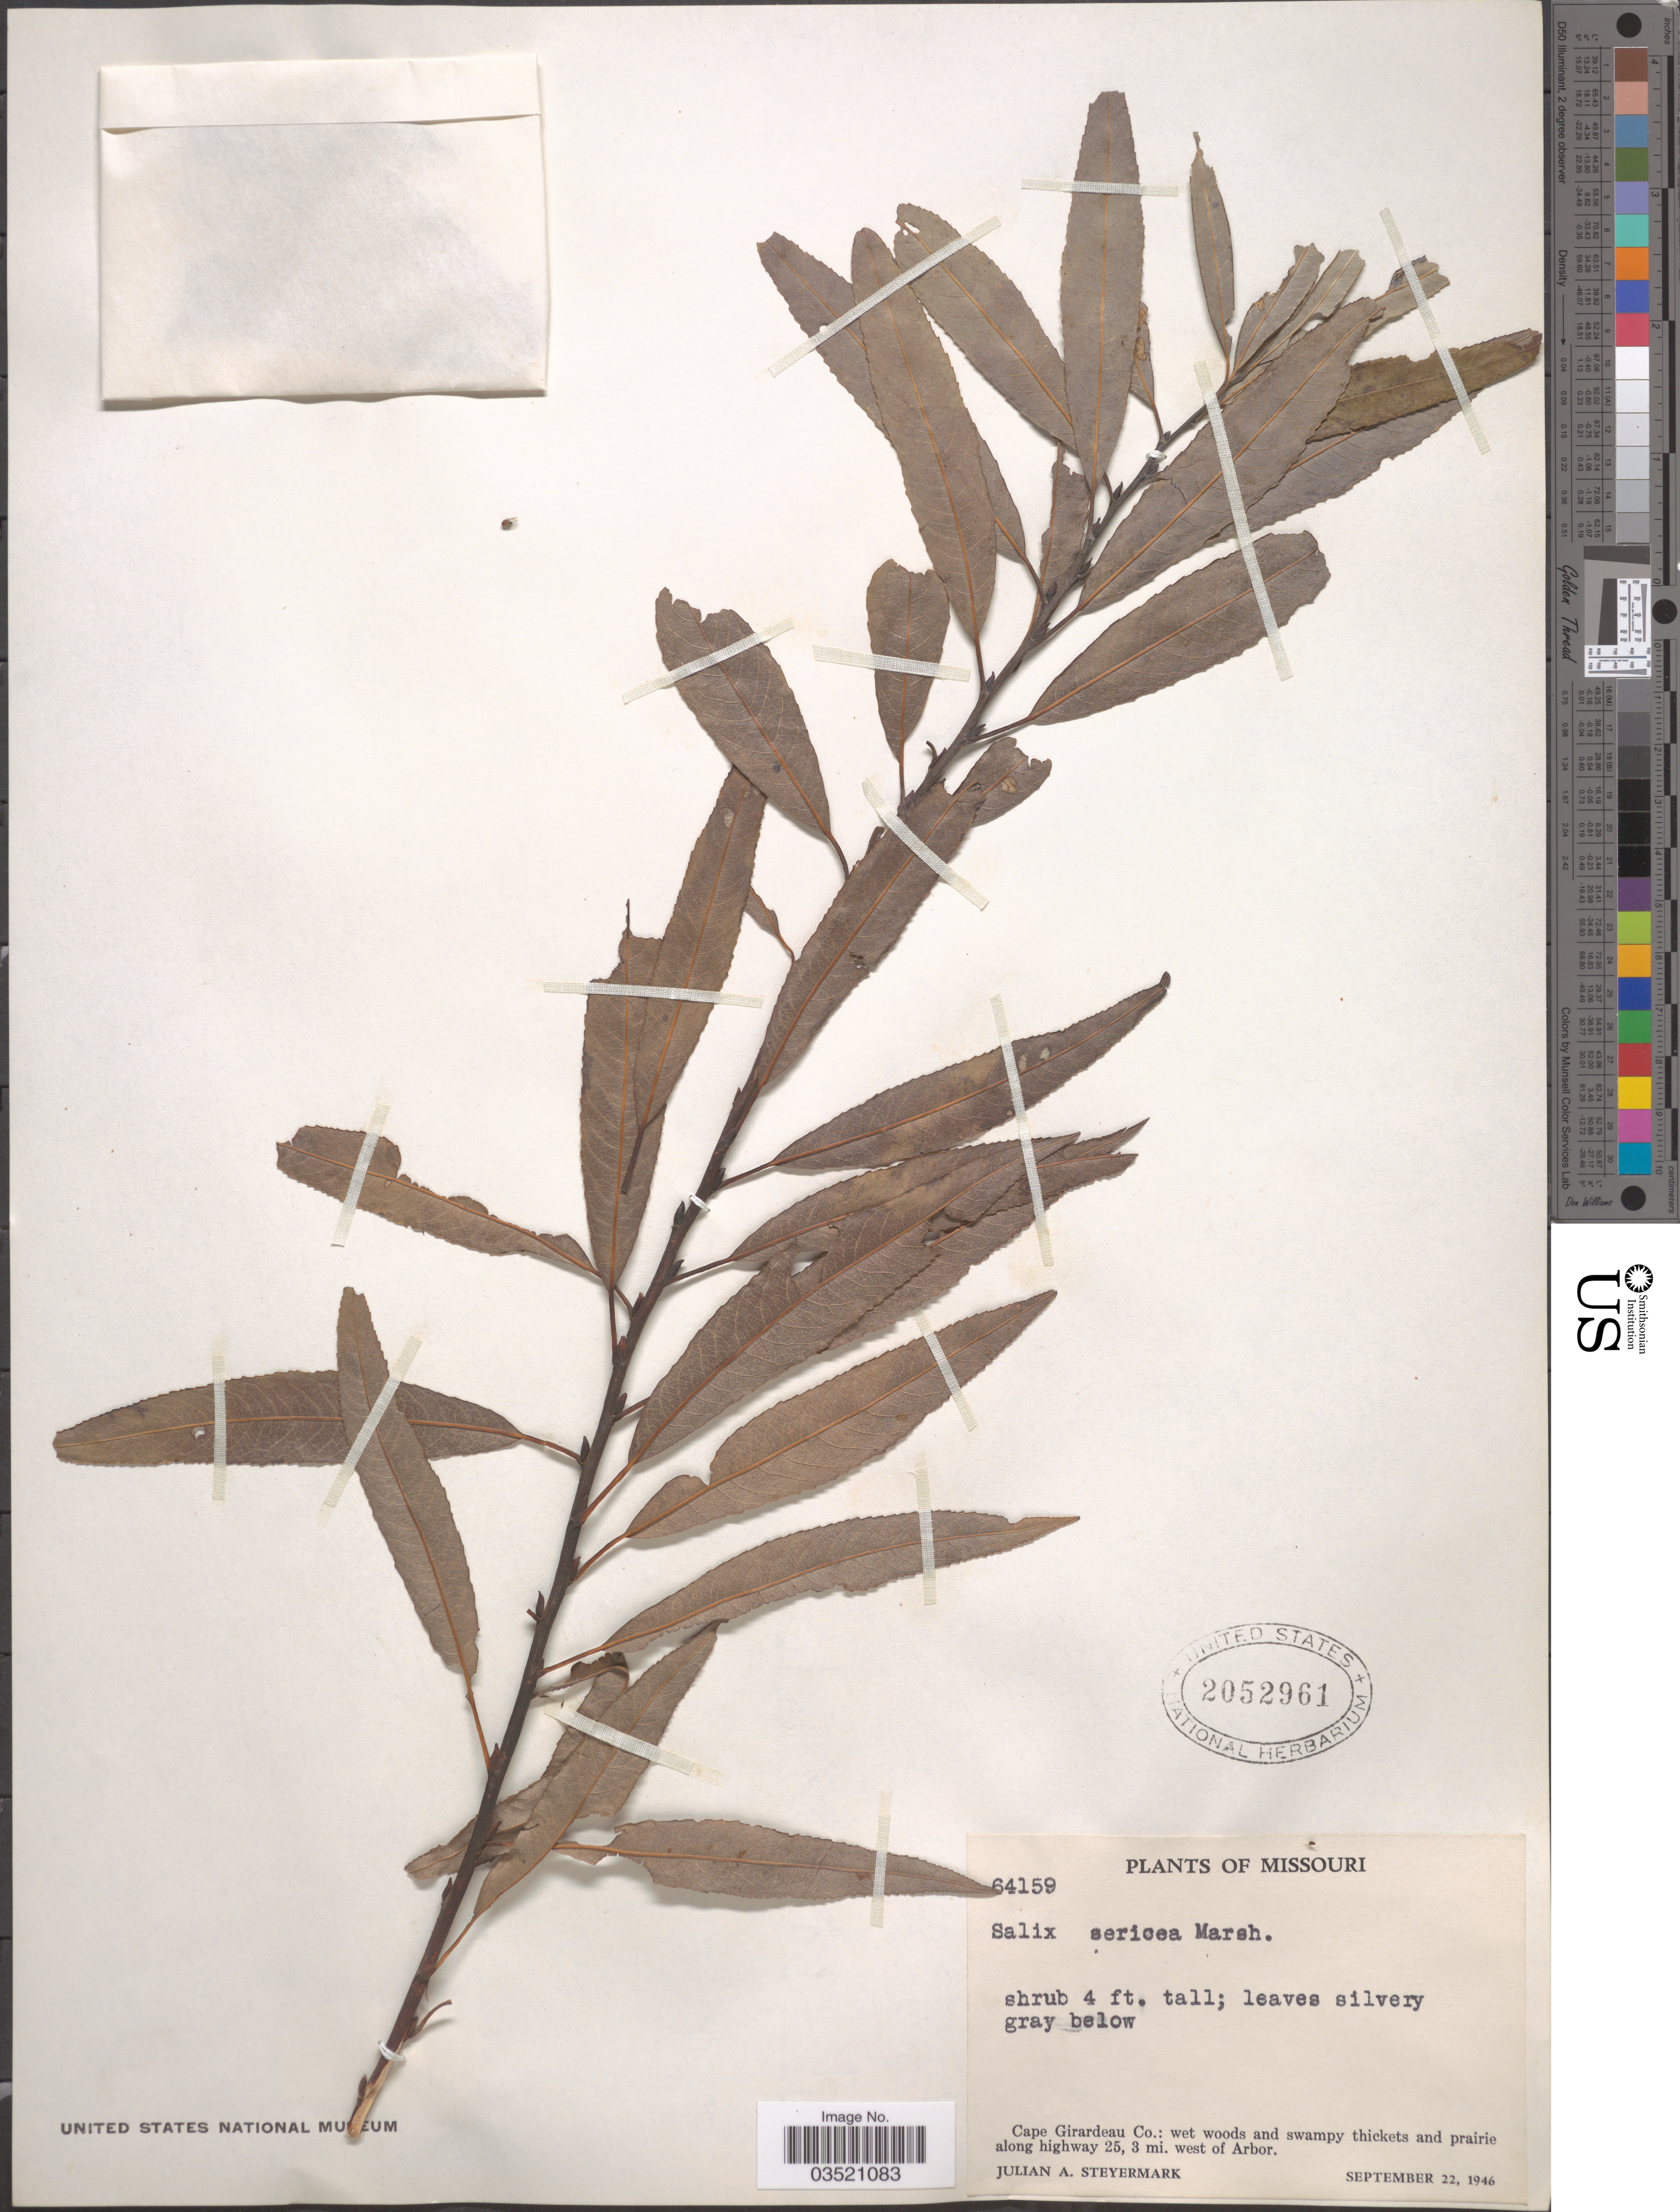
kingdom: Plantae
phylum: Tracheophyta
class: Magnoliopsida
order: Malpighiales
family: Salicaceae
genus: Salix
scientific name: Salix sericea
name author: Marshall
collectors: J. Steyermark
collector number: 64159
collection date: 1946-09-22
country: United States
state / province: Missouri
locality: Cape Girardeau Co.: wet woods and swampy thickets and prairie along highway 25, 3 mi. west of Arbor.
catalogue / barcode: US 2052961